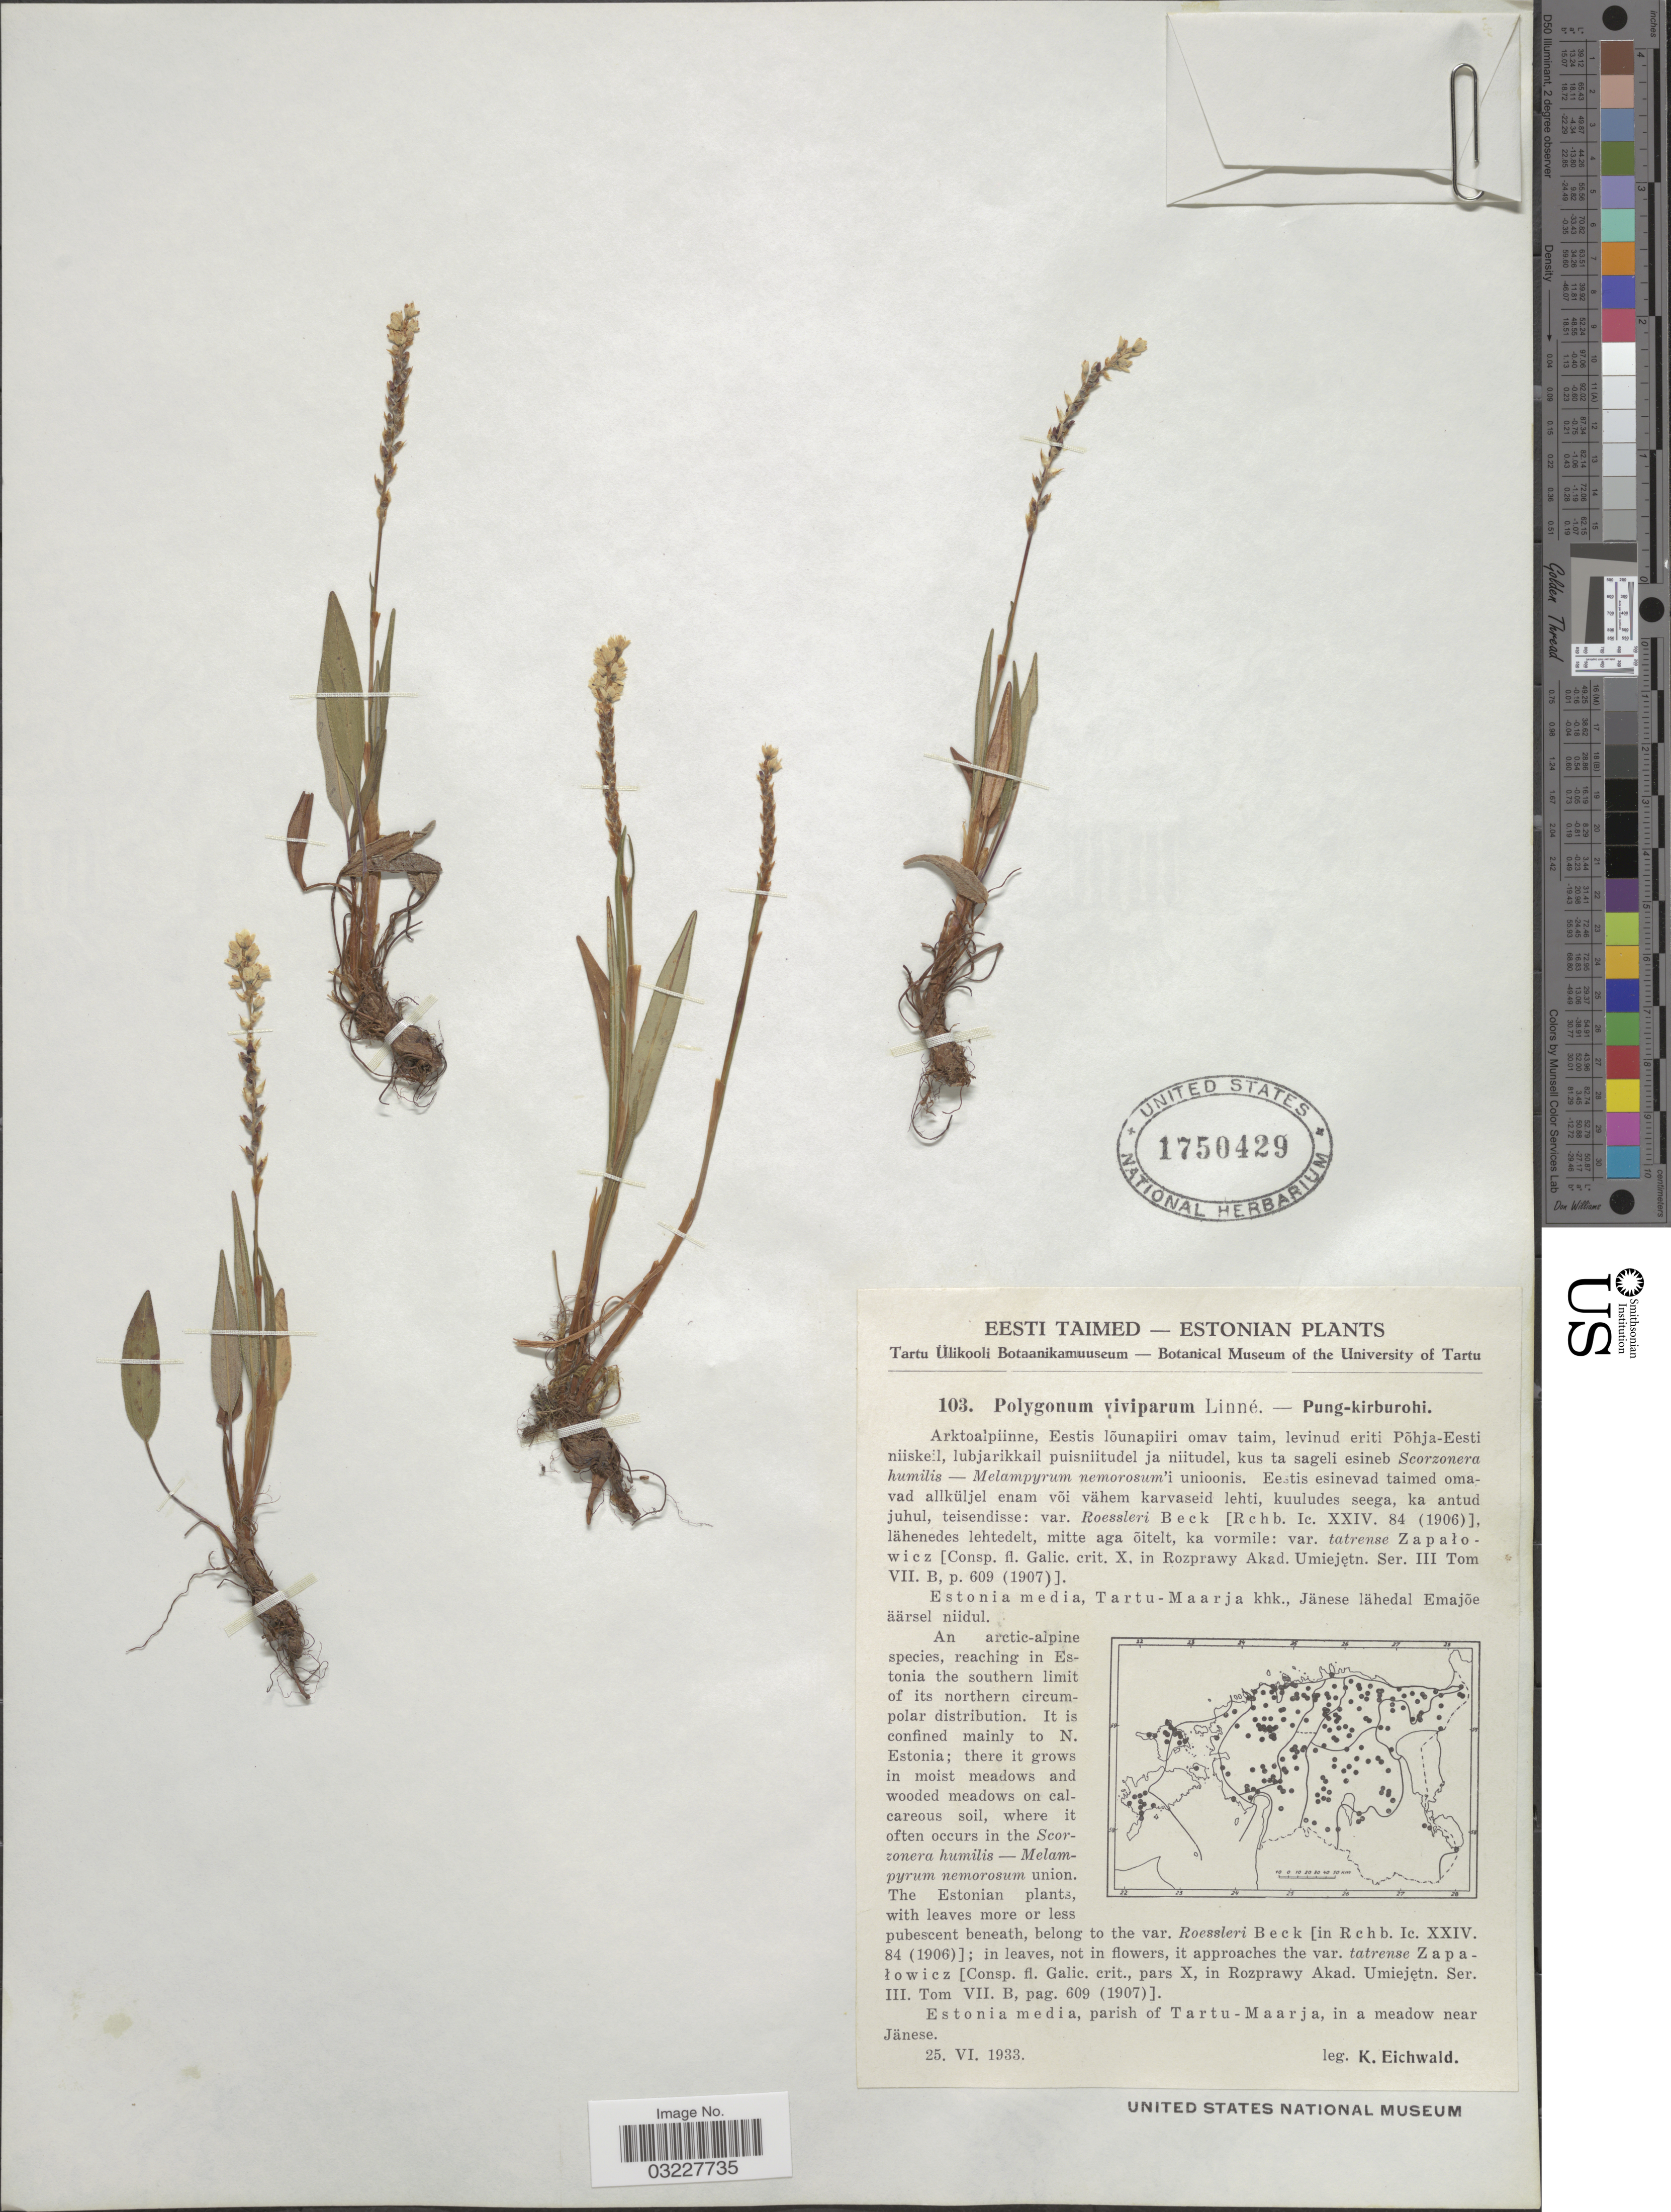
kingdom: Plantae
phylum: Tracheophyta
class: Magnoliopsida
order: Caryophyllales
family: Polygonaceae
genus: Bistorta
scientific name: Bistorta vivipara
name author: (L.) Delarbre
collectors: K. Eichwald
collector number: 103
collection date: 1933-06-25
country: Estonia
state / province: Tartu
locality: Estonia media, parish of Tartu-Maarja, in a meadow near Jänese.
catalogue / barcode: US 1750429